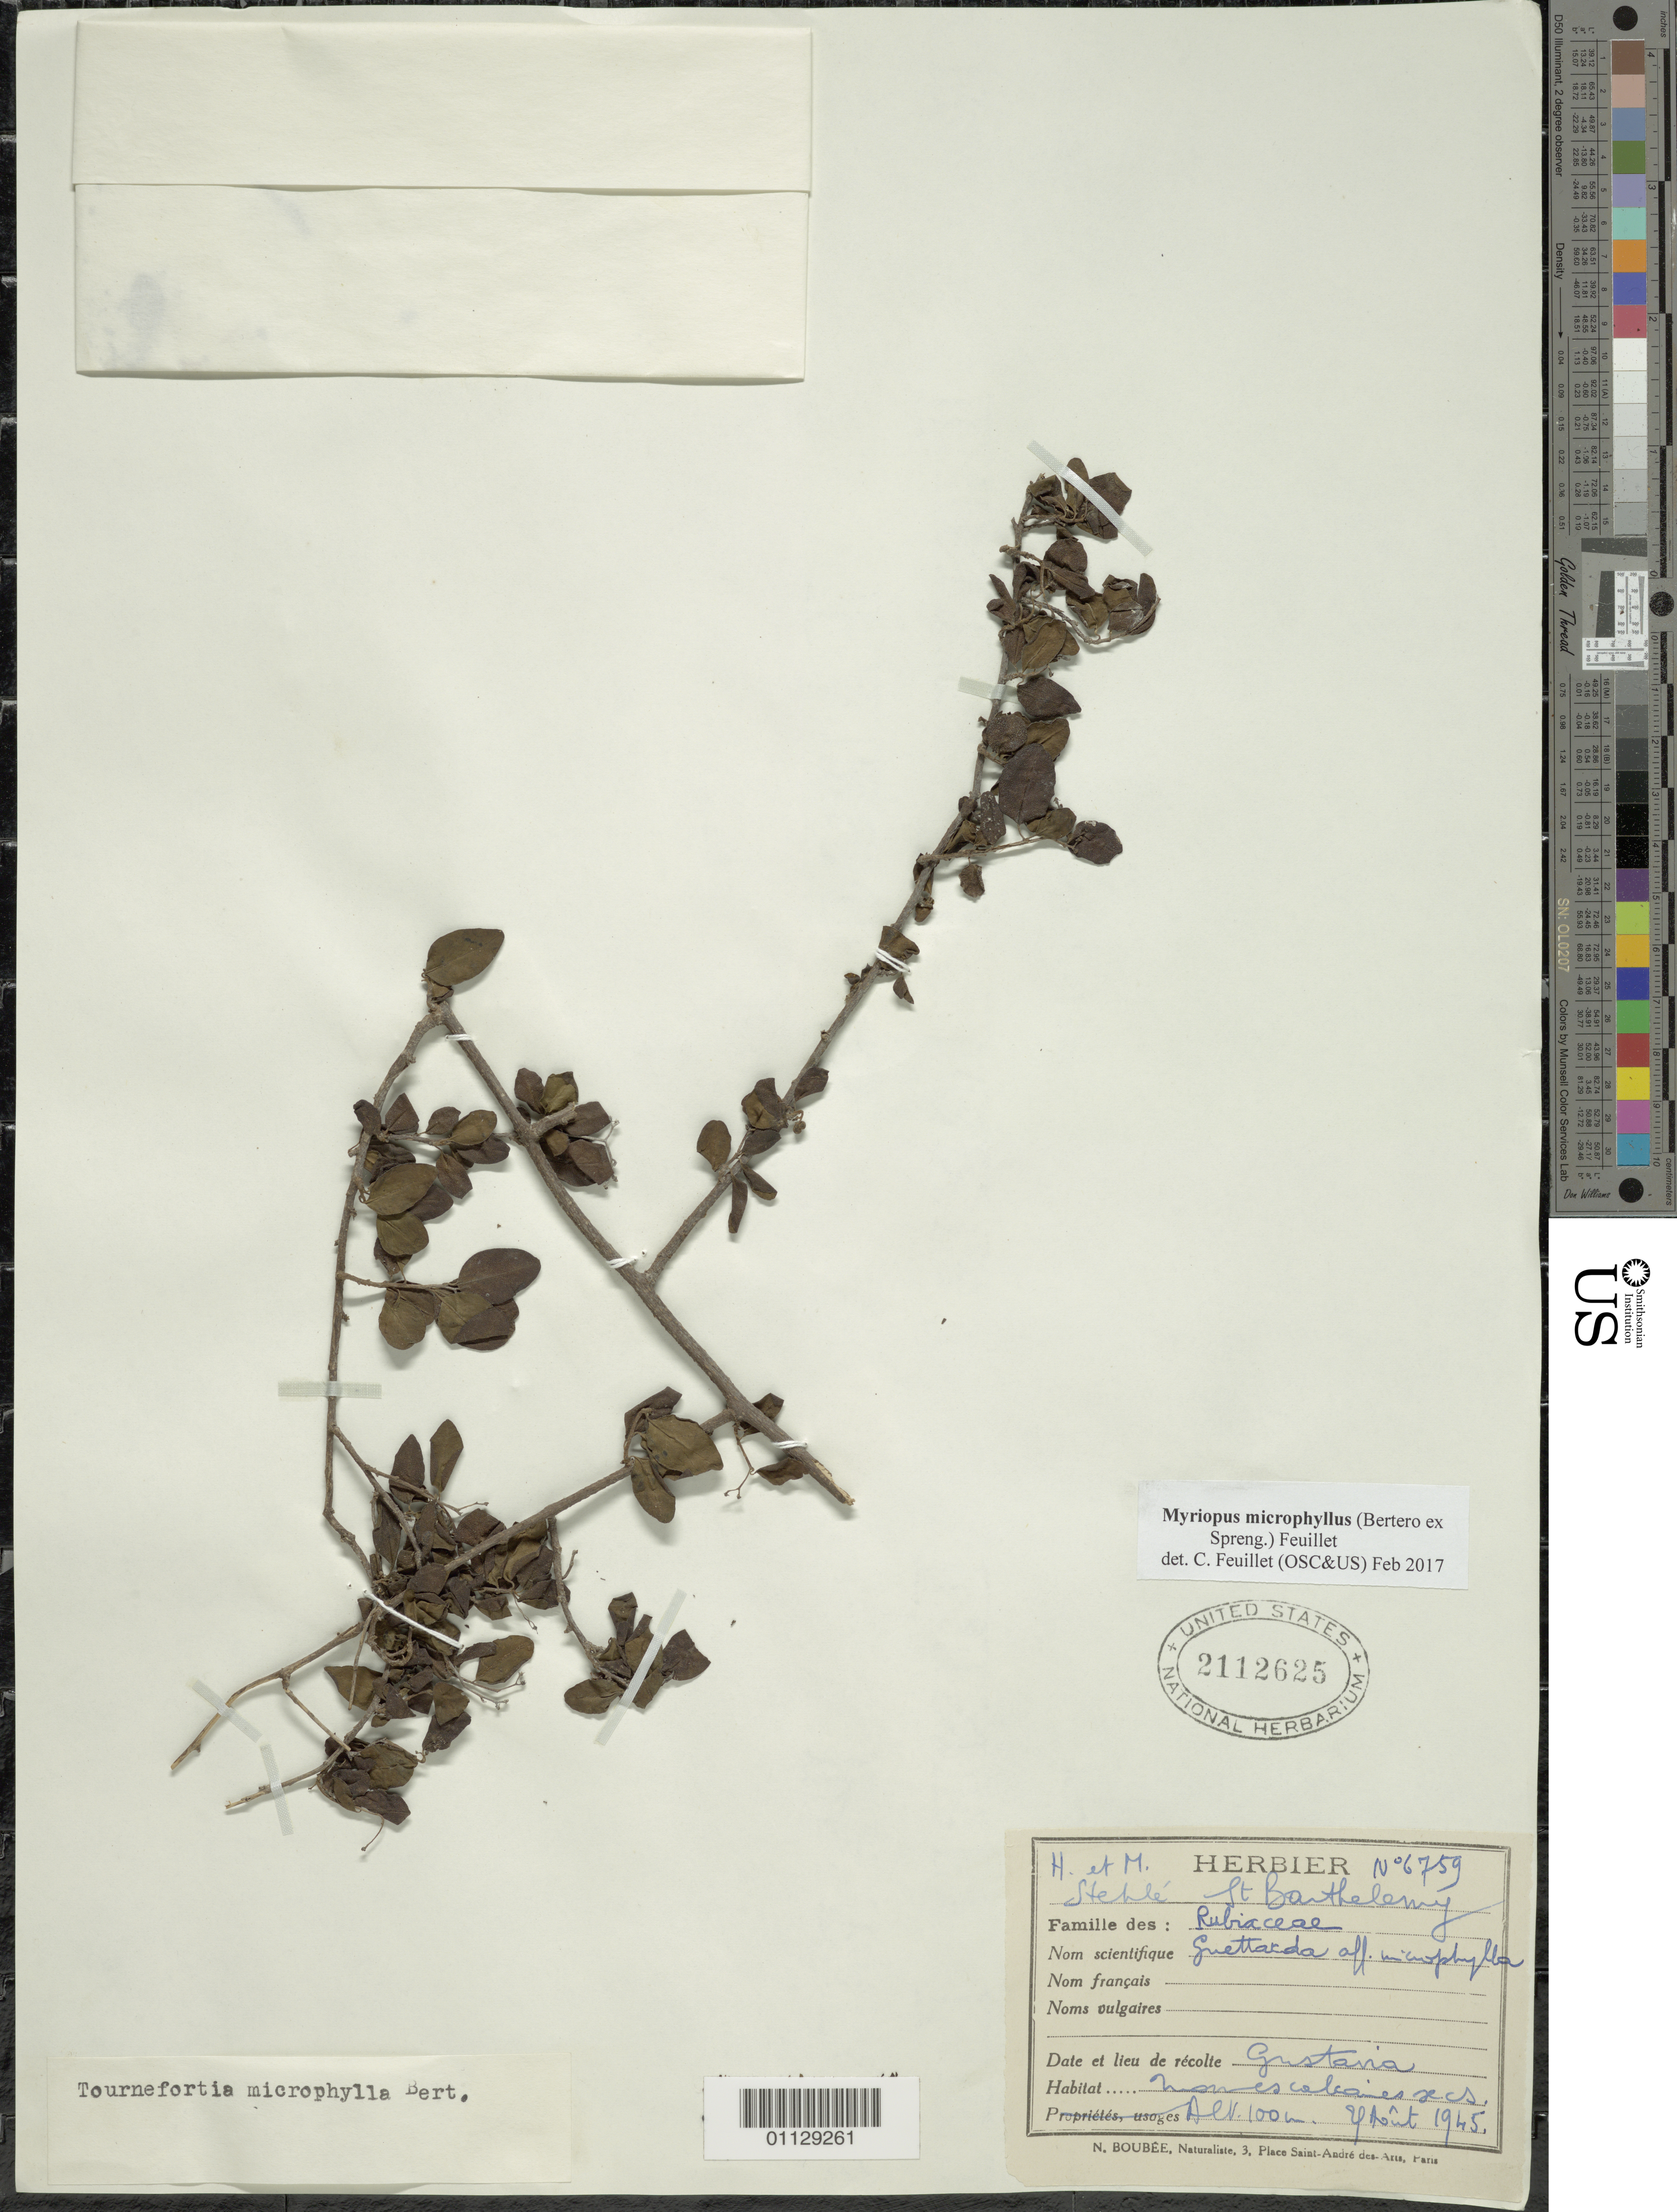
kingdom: Plantae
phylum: Tracheophyta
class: Magnoliopsida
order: Boraginales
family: Heliotropiaceae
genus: Myriopus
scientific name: Myriopus microphyllus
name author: (Bertero ex Spreng.) Feuillet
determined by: Feuillet, C.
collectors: H. Stehlé & M. Stehlé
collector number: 6759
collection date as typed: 04 Aug 1945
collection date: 1945-08-04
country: Guadeloupe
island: St. Barthélemy I.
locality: Gustavia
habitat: Mornes calciaires secs.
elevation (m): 100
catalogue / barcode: US 2112625